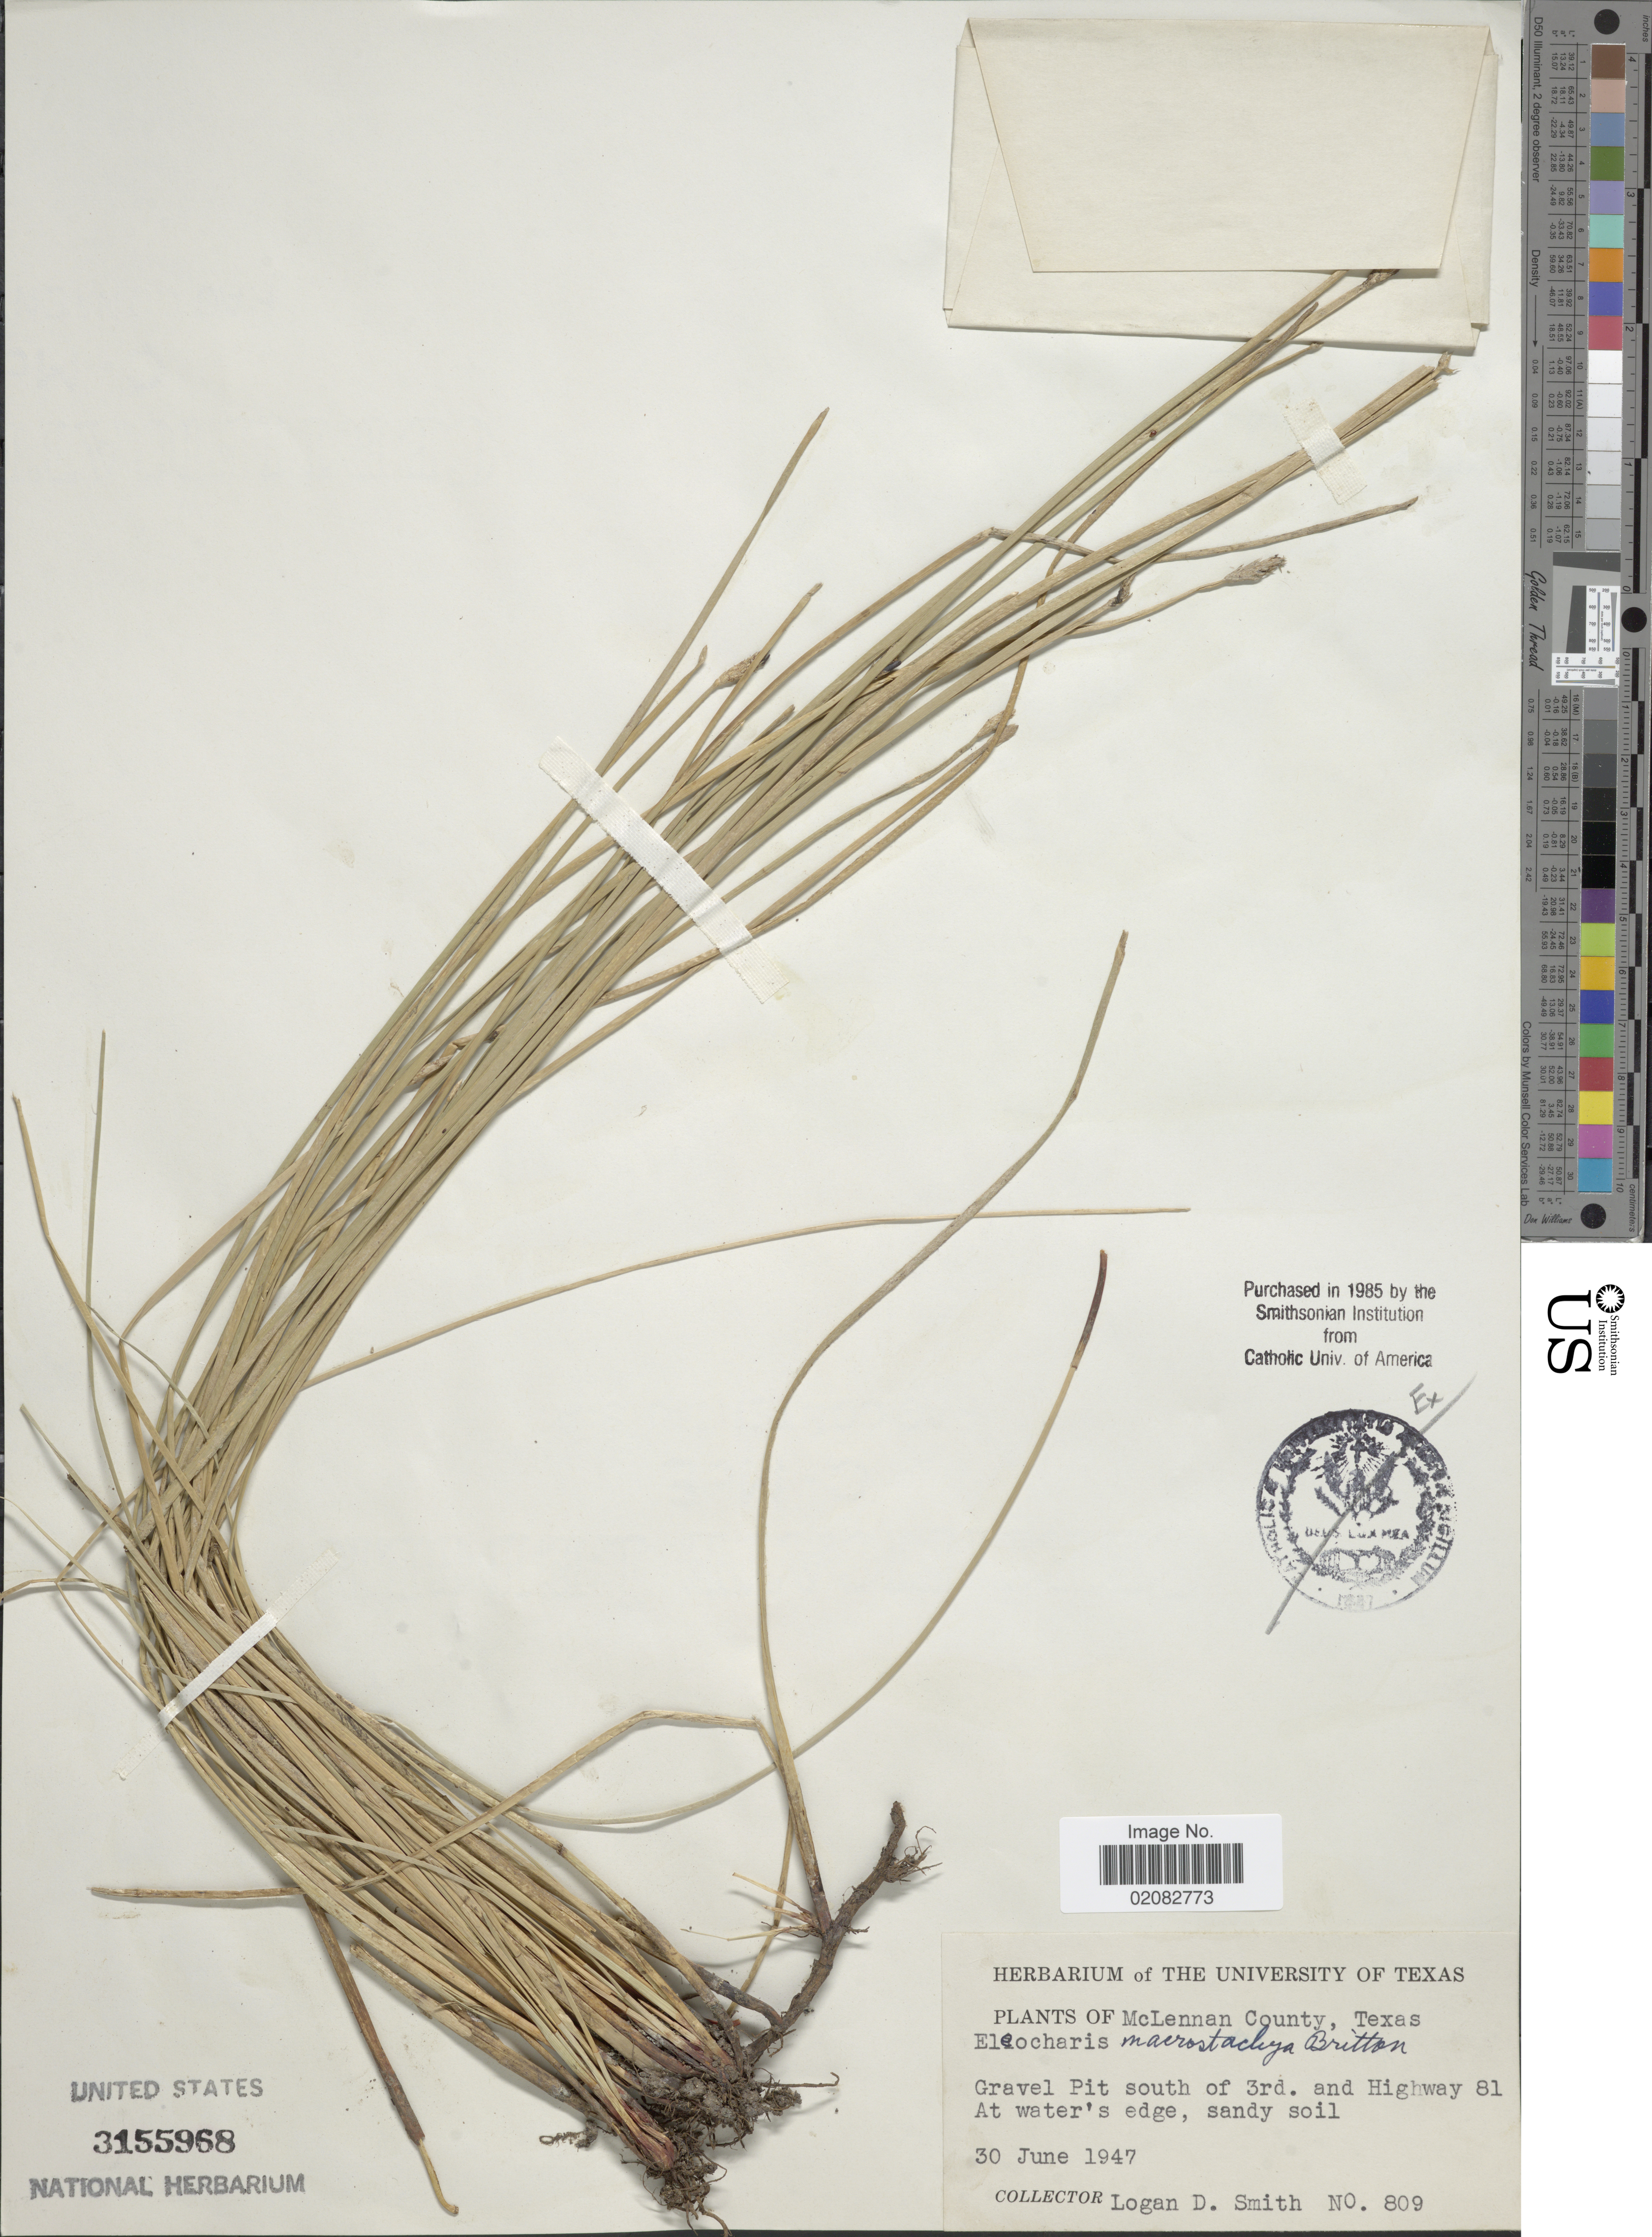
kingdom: Plantae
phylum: Tracheophyta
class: Liliopsida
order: Poales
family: Cyperaceae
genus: Eleocharis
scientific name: Eleocharis macrostachya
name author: Britton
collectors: L. Smith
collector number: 809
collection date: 1947-06-30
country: United States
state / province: Texas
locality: McLennan County, Gravel Pit south of 3rd. and Highway 81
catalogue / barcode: US 3155968